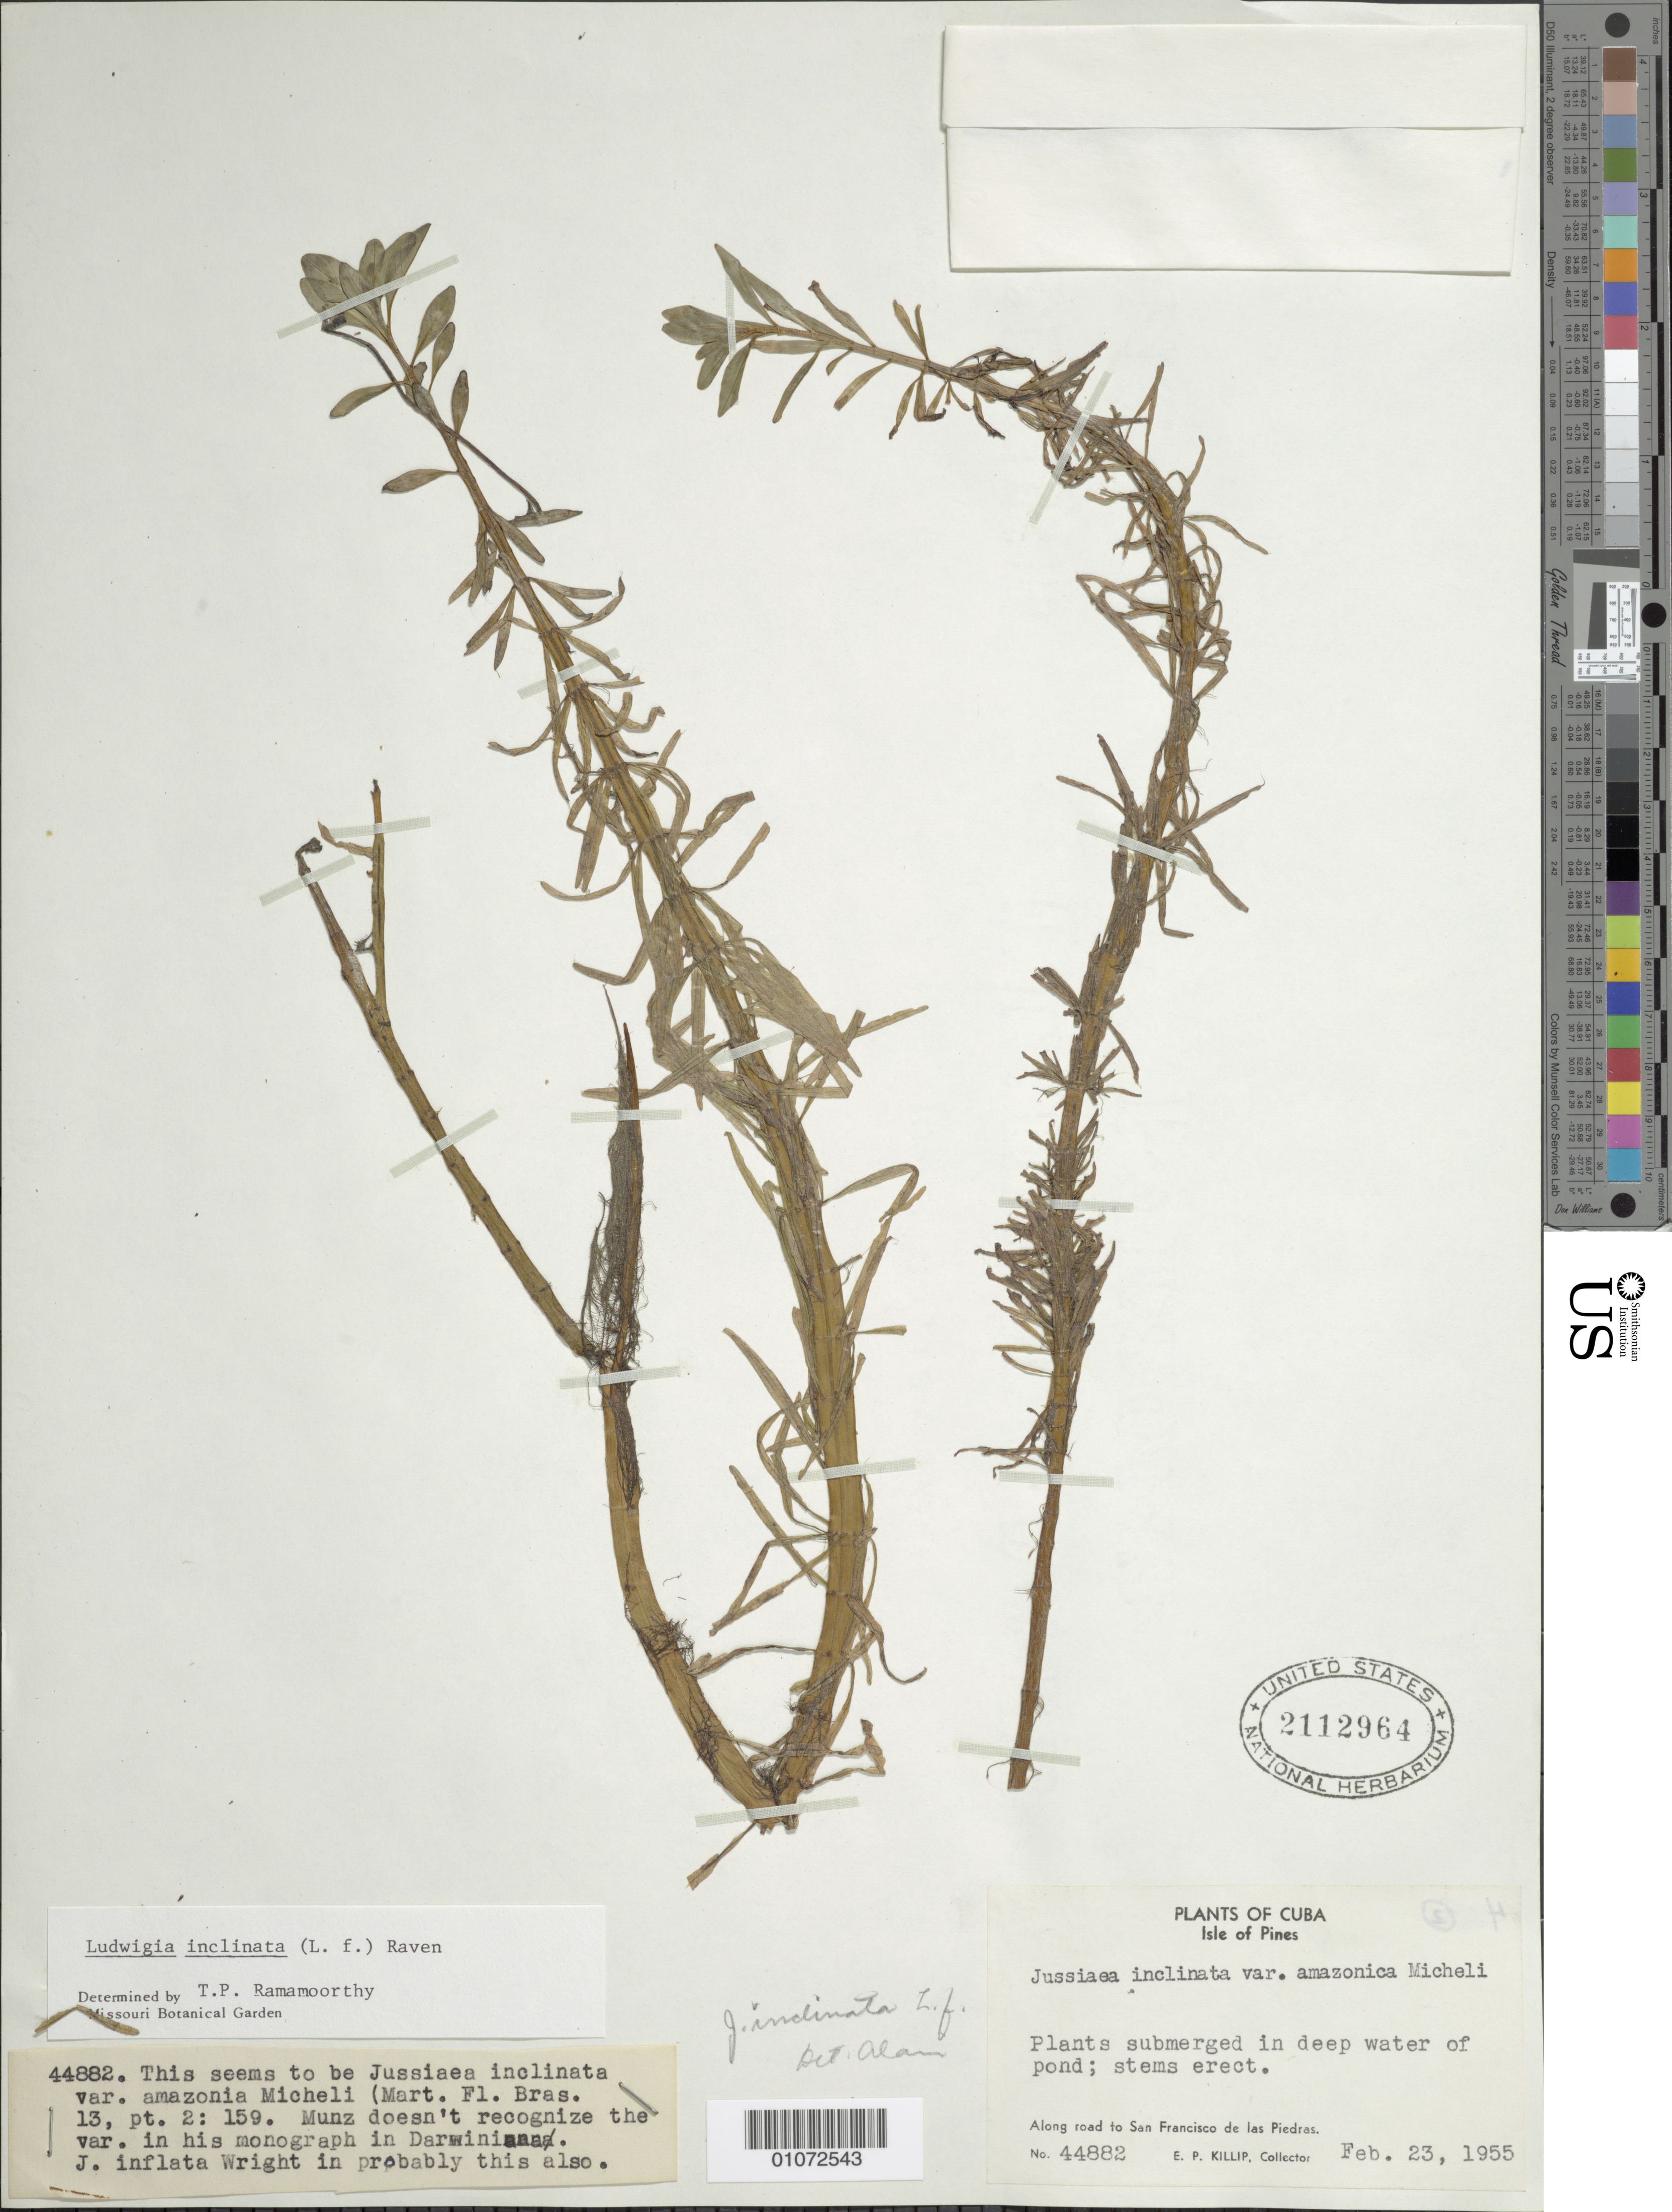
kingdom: Plantae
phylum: Tracheophyta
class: Magnoliopsida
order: Myrtales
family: Onagraceae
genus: Ludwigia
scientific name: Ludwigia inclinata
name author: (L. f.) M. Gómez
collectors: E. P. Killip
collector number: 44882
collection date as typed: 23 Feb 1955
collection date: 1955-02-23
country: Cuba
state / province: Isla de La Juventud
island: Isla de la Juventud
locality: Isle of Pines, Along oad to San Francisco de las Piedras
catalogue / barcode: US 2112964